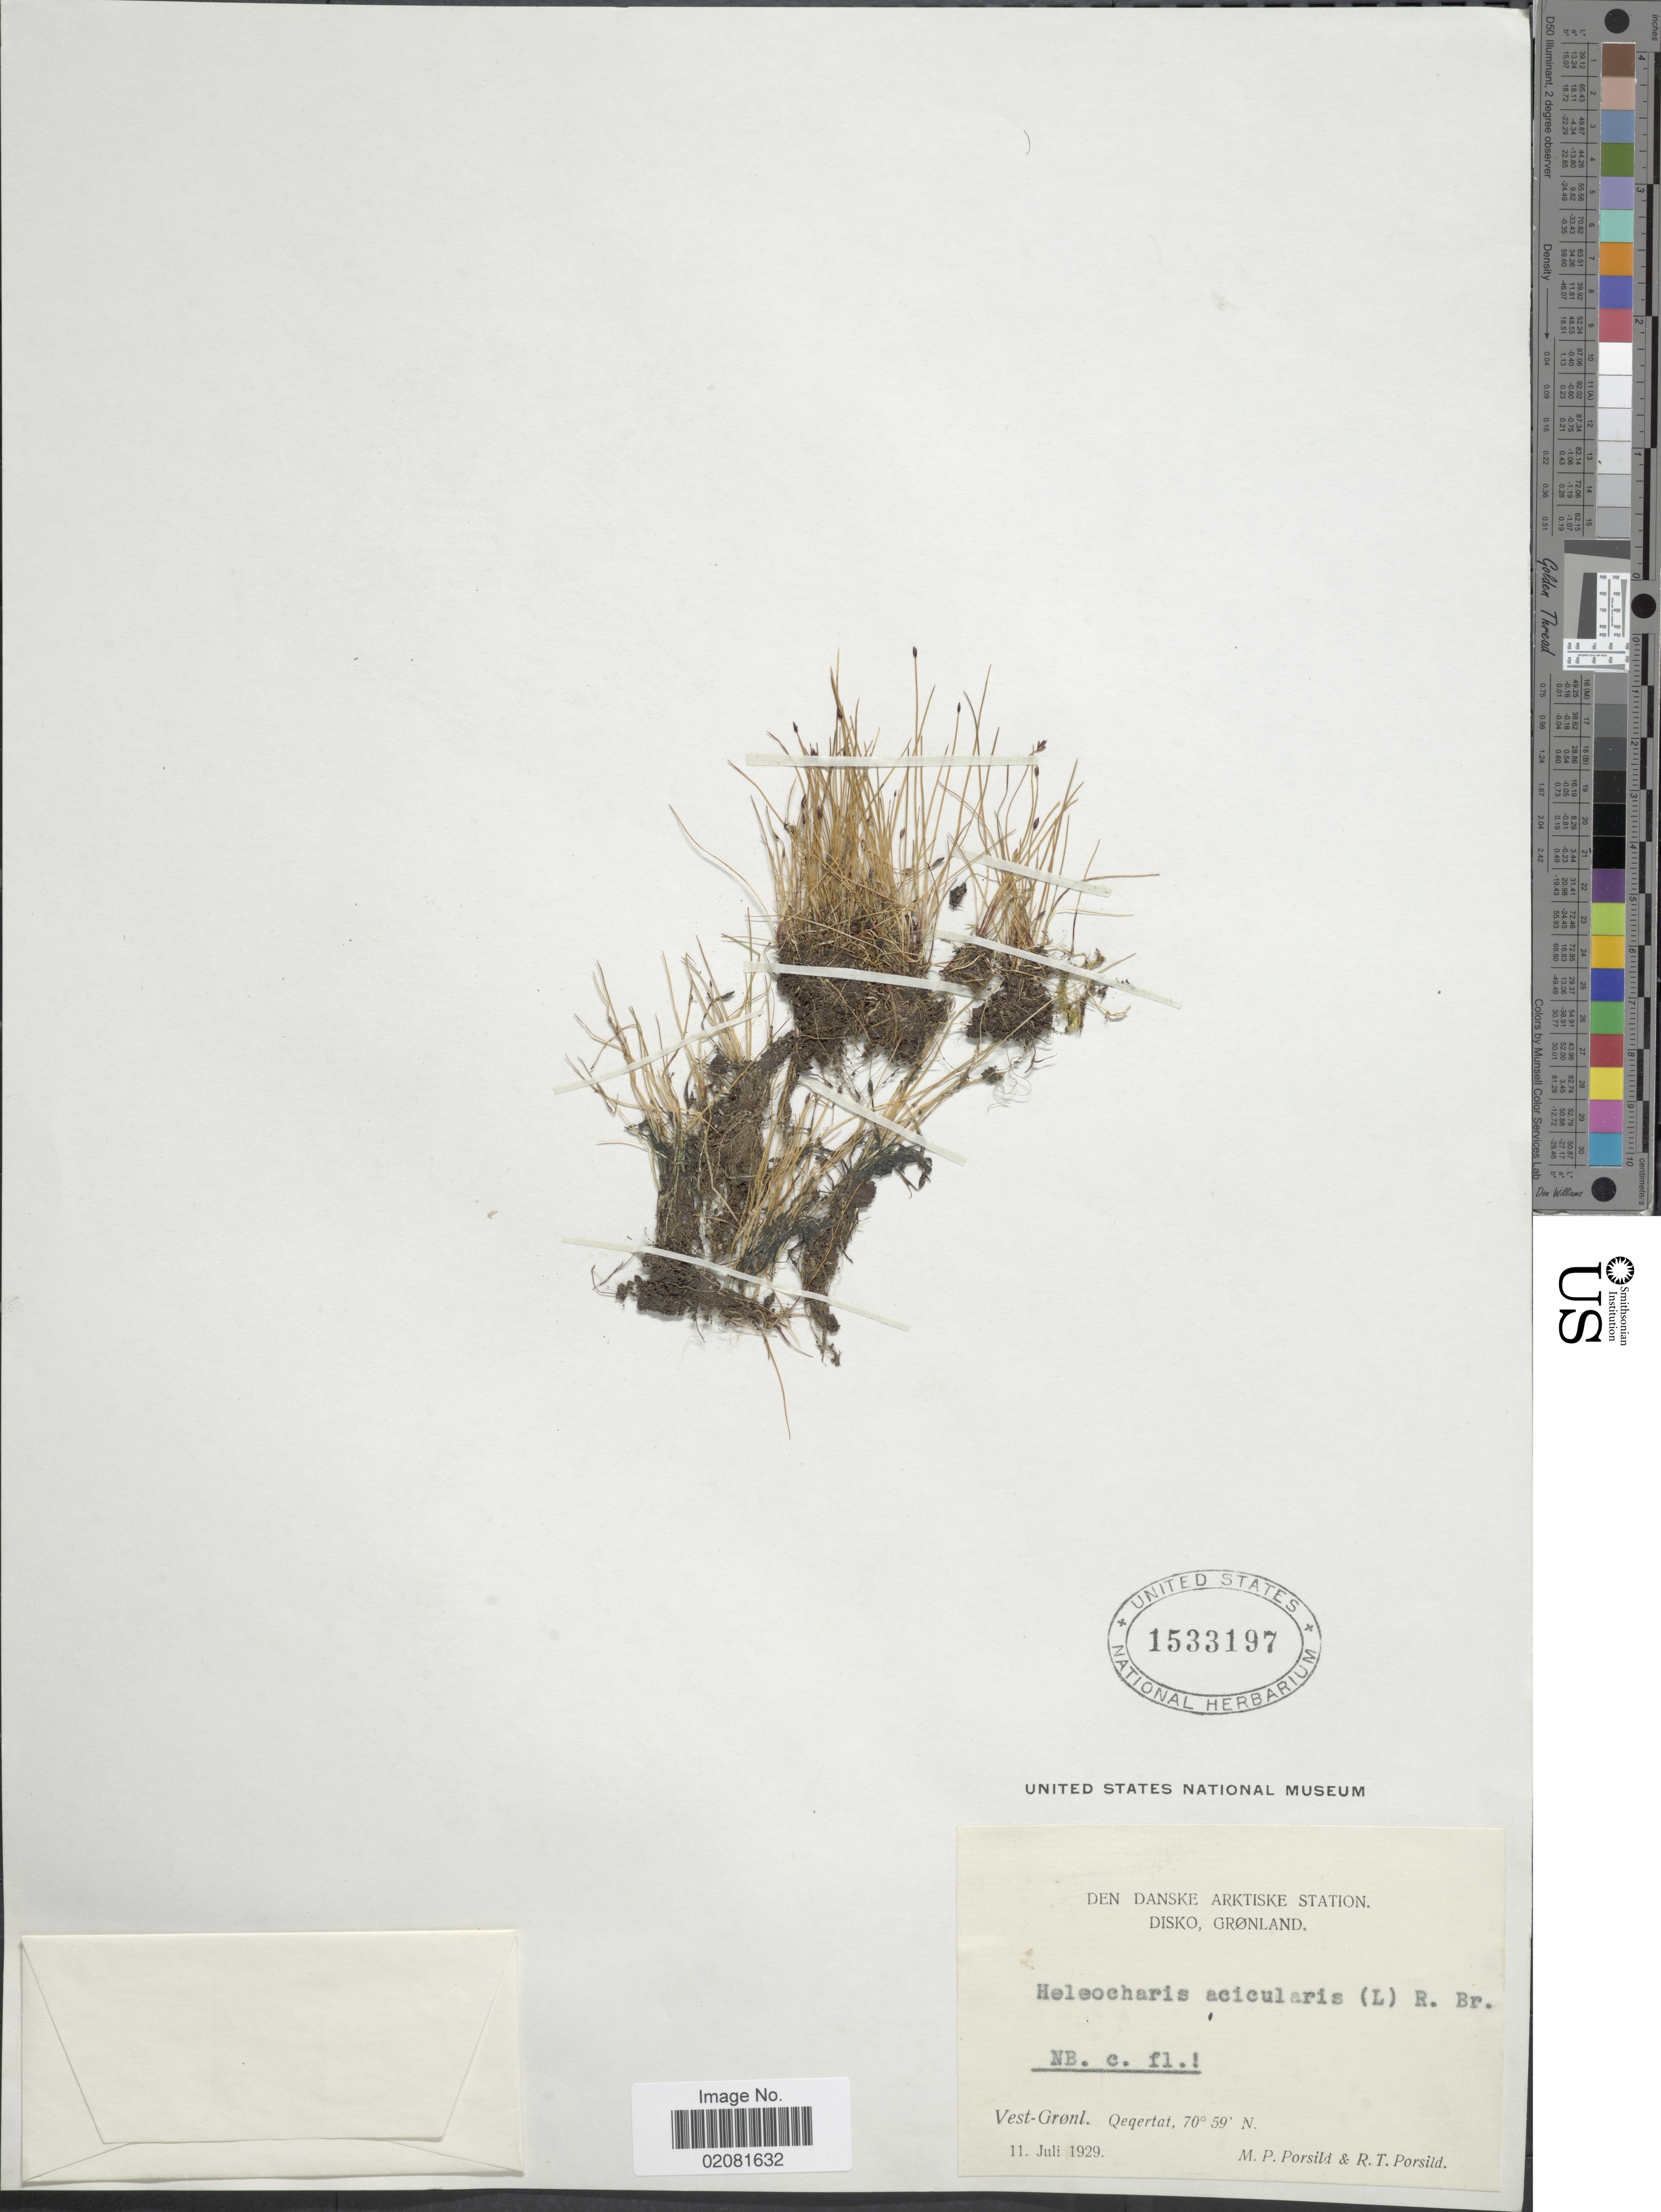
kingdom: Plantae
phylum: Tracheophyta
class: Liliopsida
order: Poales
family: Cyperaceae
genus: Eleocharis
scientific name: Eleocharis acicularis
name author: (L.) Roem. & Schult.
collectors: M. P. Porsild & R. T. Porsild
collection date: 1929-07-11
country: Greenland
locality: Den Danske Arktiske Station. Disko, Grønland. Vest-Grønl. Qeqertat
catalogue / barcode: US 1533197